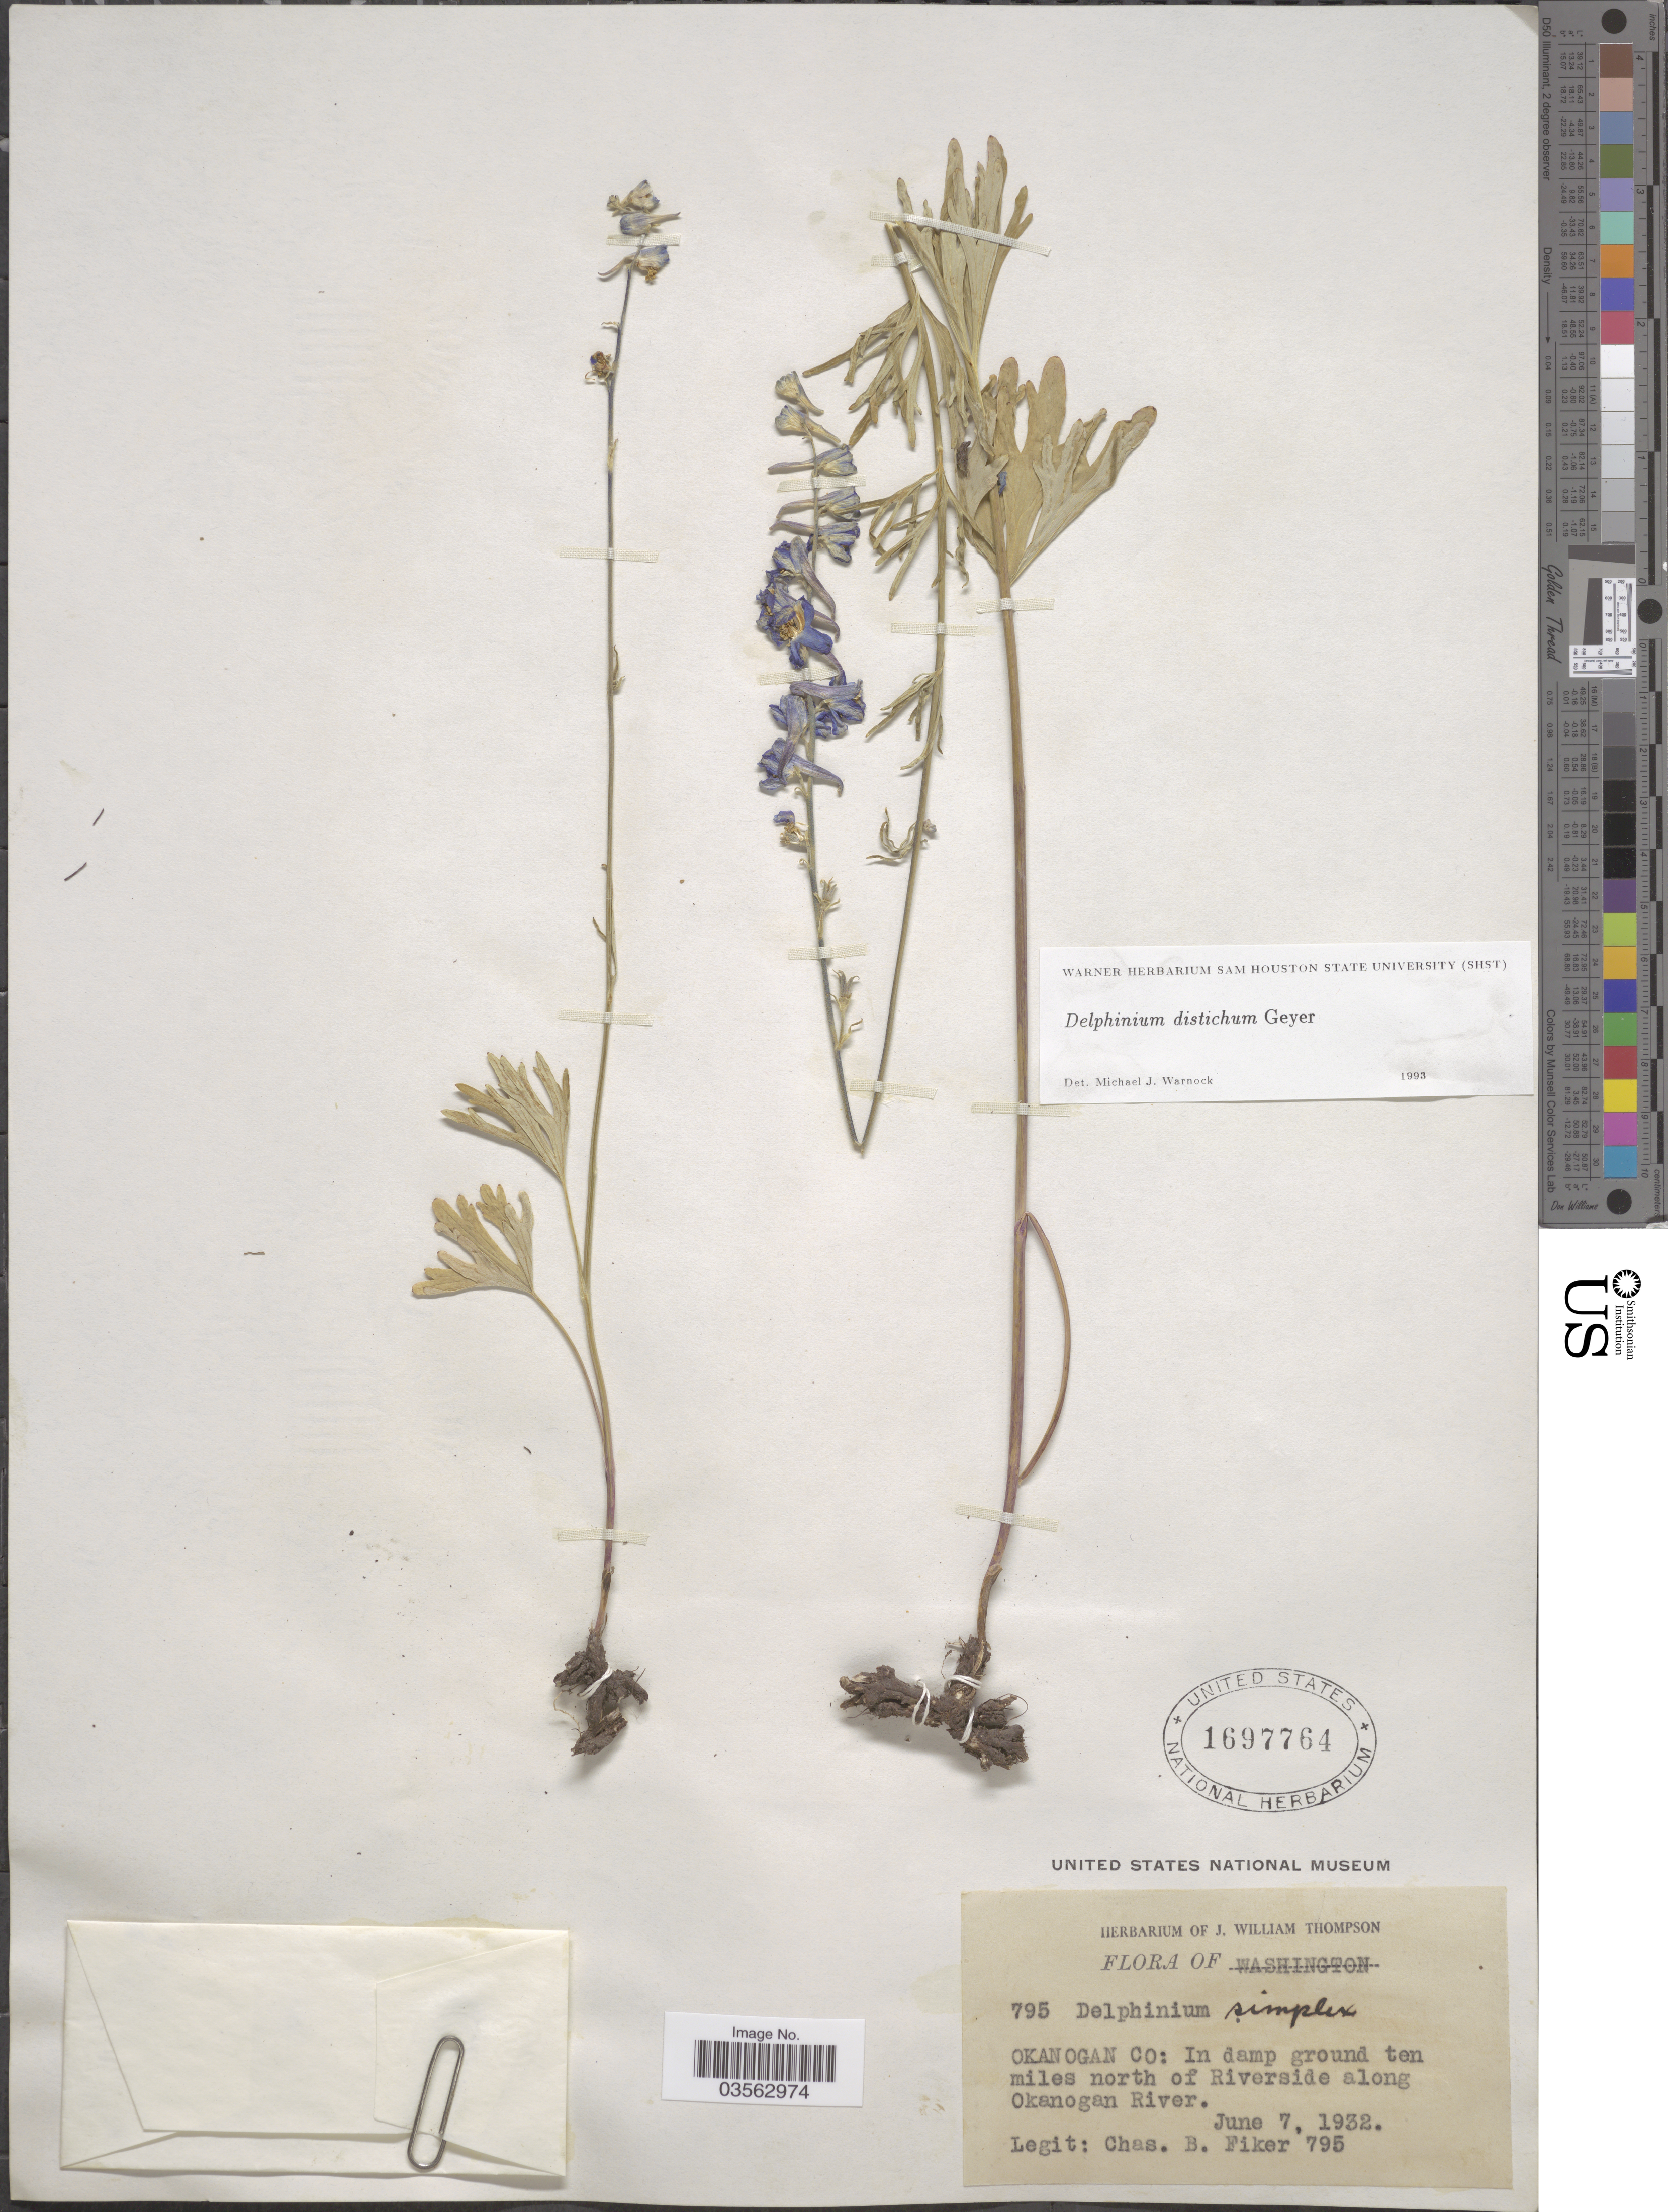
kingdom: Plantae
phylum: Tracheophyta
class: Magnoliopsida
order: Ranunculales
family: Ranunculaceae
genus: Delphinium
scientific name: Delphinium distichum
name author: Geyer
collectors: C. Fiker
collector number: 795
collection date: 1932-06-07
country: United States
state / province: Washington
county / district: Okanogan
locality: Okanogan Co: In damp ground ten miles north of Riverside along Okanogan River.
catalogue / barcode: US 1697764